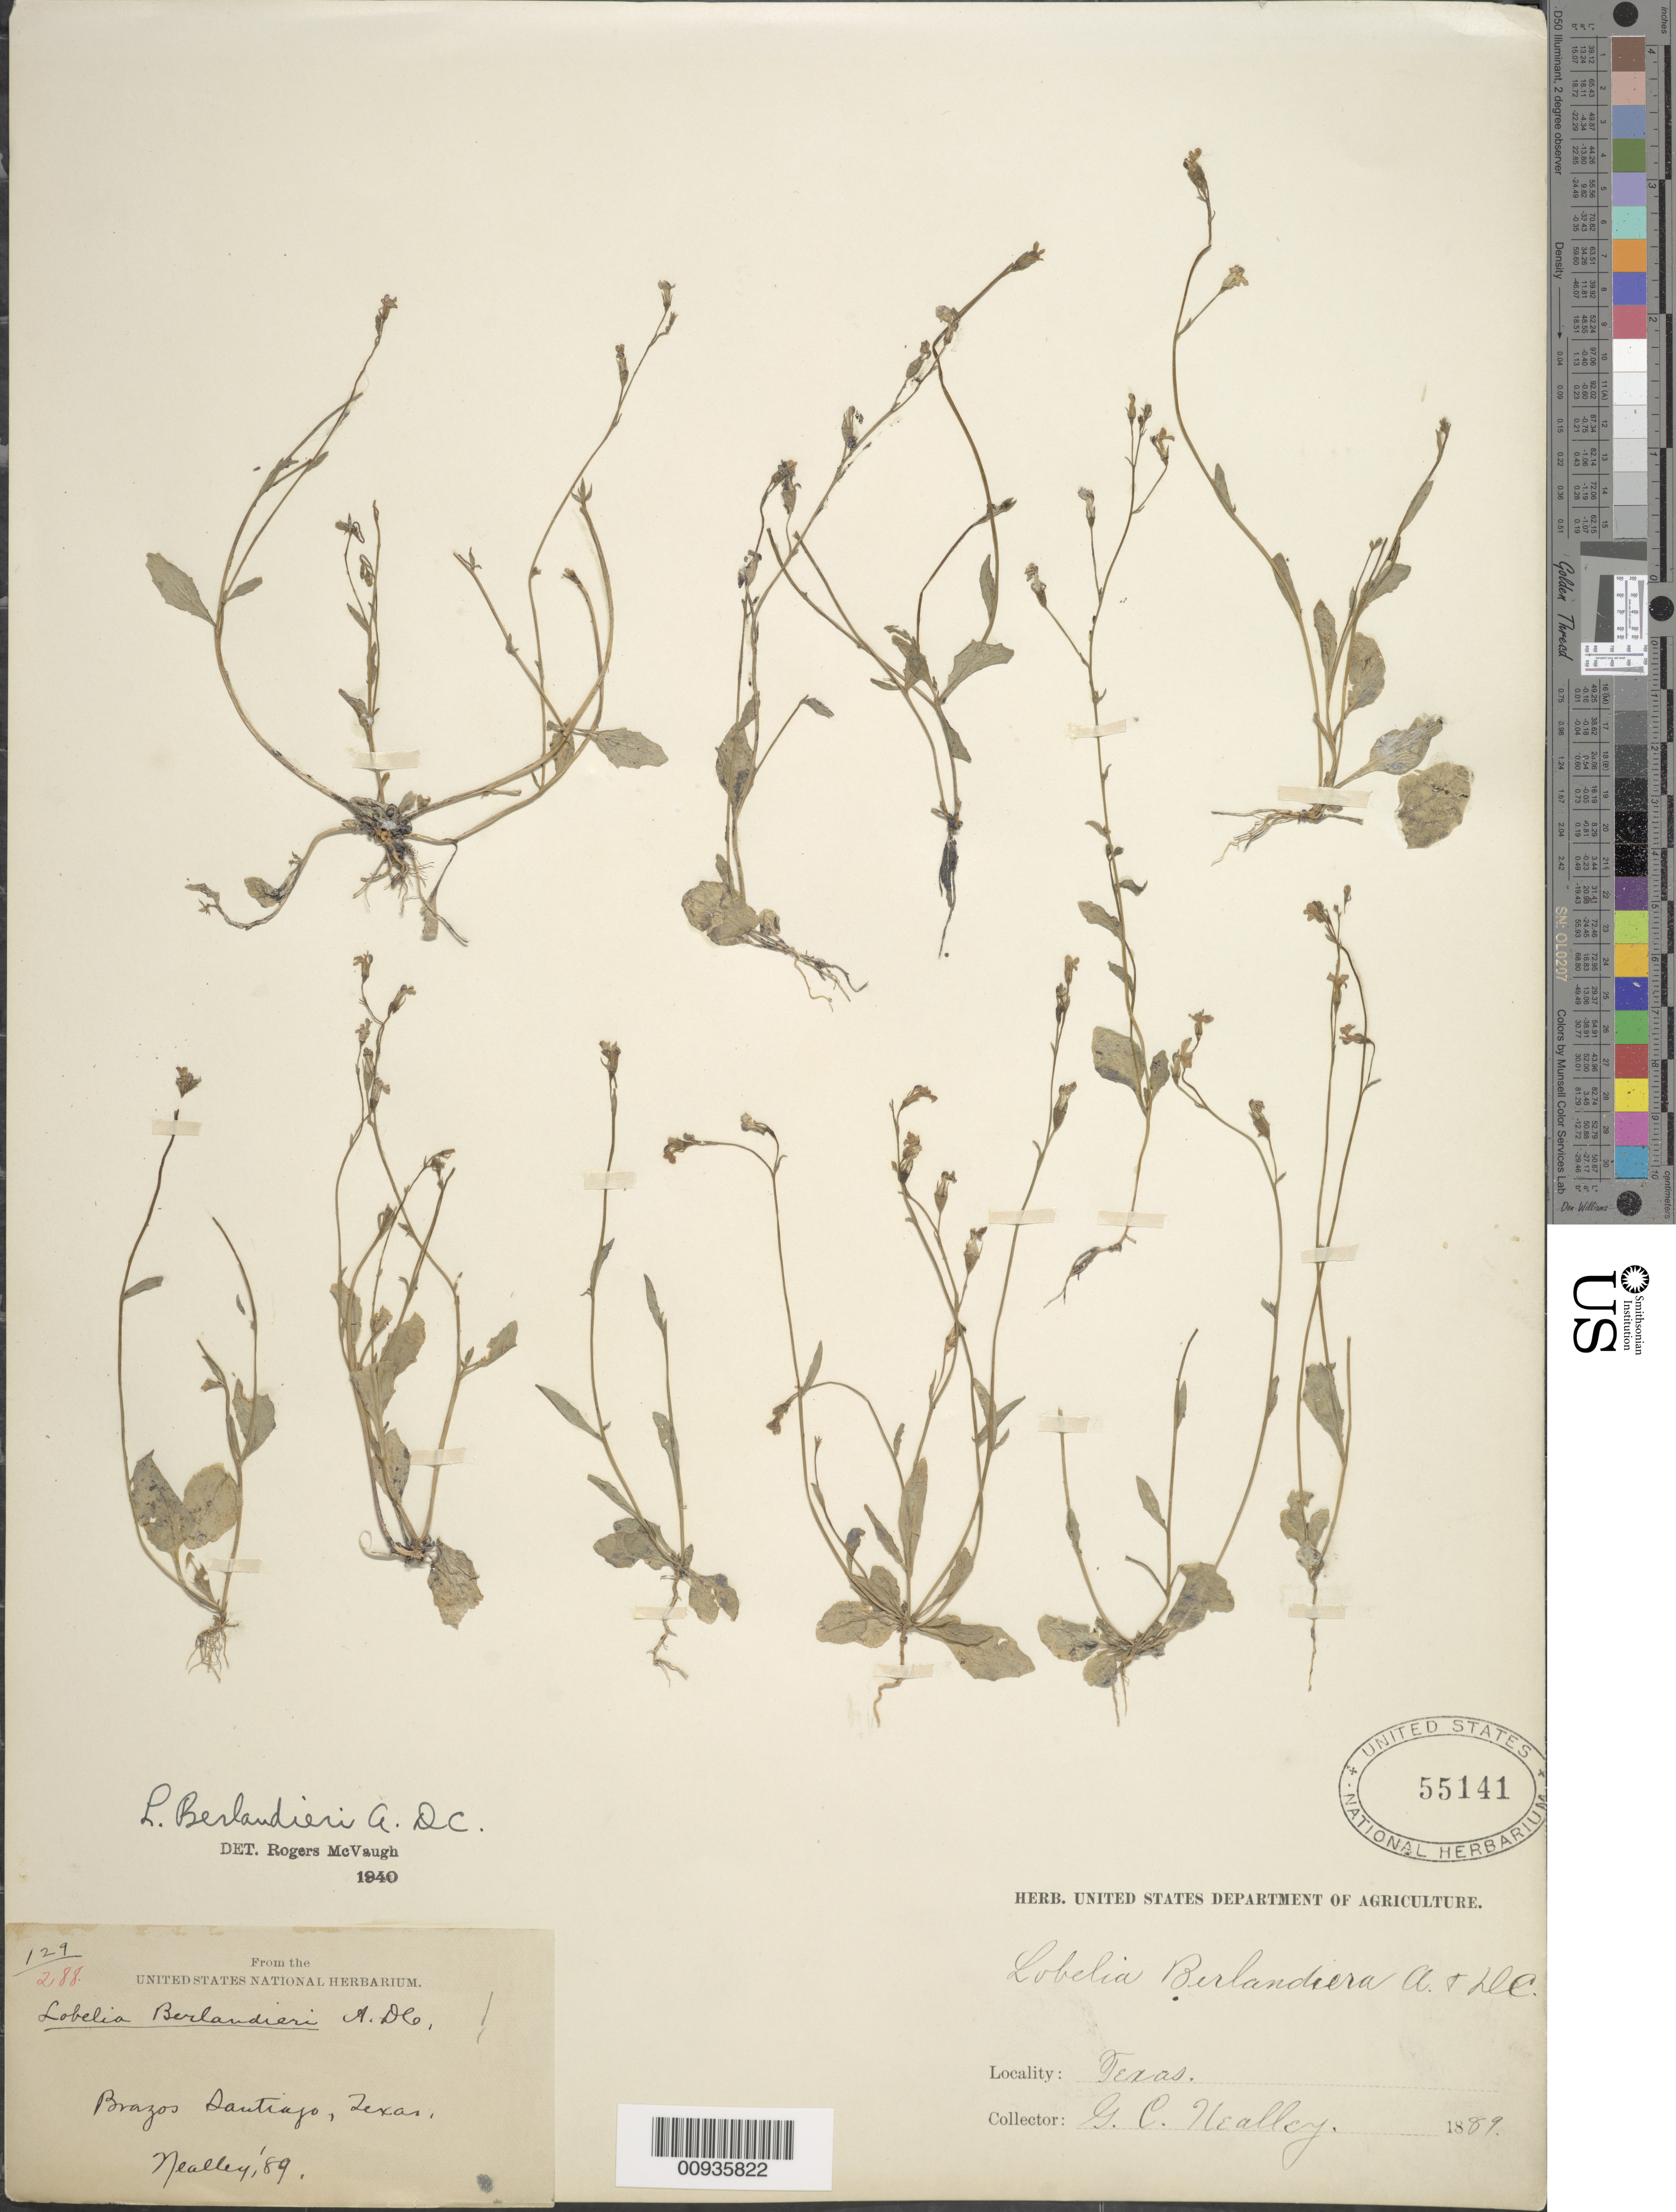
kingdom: Plantae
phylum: Tracheophyta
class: Magnoliopsida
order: Asterales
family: Campanulaceae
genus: Lobelia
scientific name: Lobelia berlandieri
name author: A. DC.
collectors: G. C. Nealley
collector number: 129/288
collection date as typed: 1889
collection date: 1889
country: United States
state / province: Texas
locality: Brazos Santiago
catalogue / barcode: US 55141